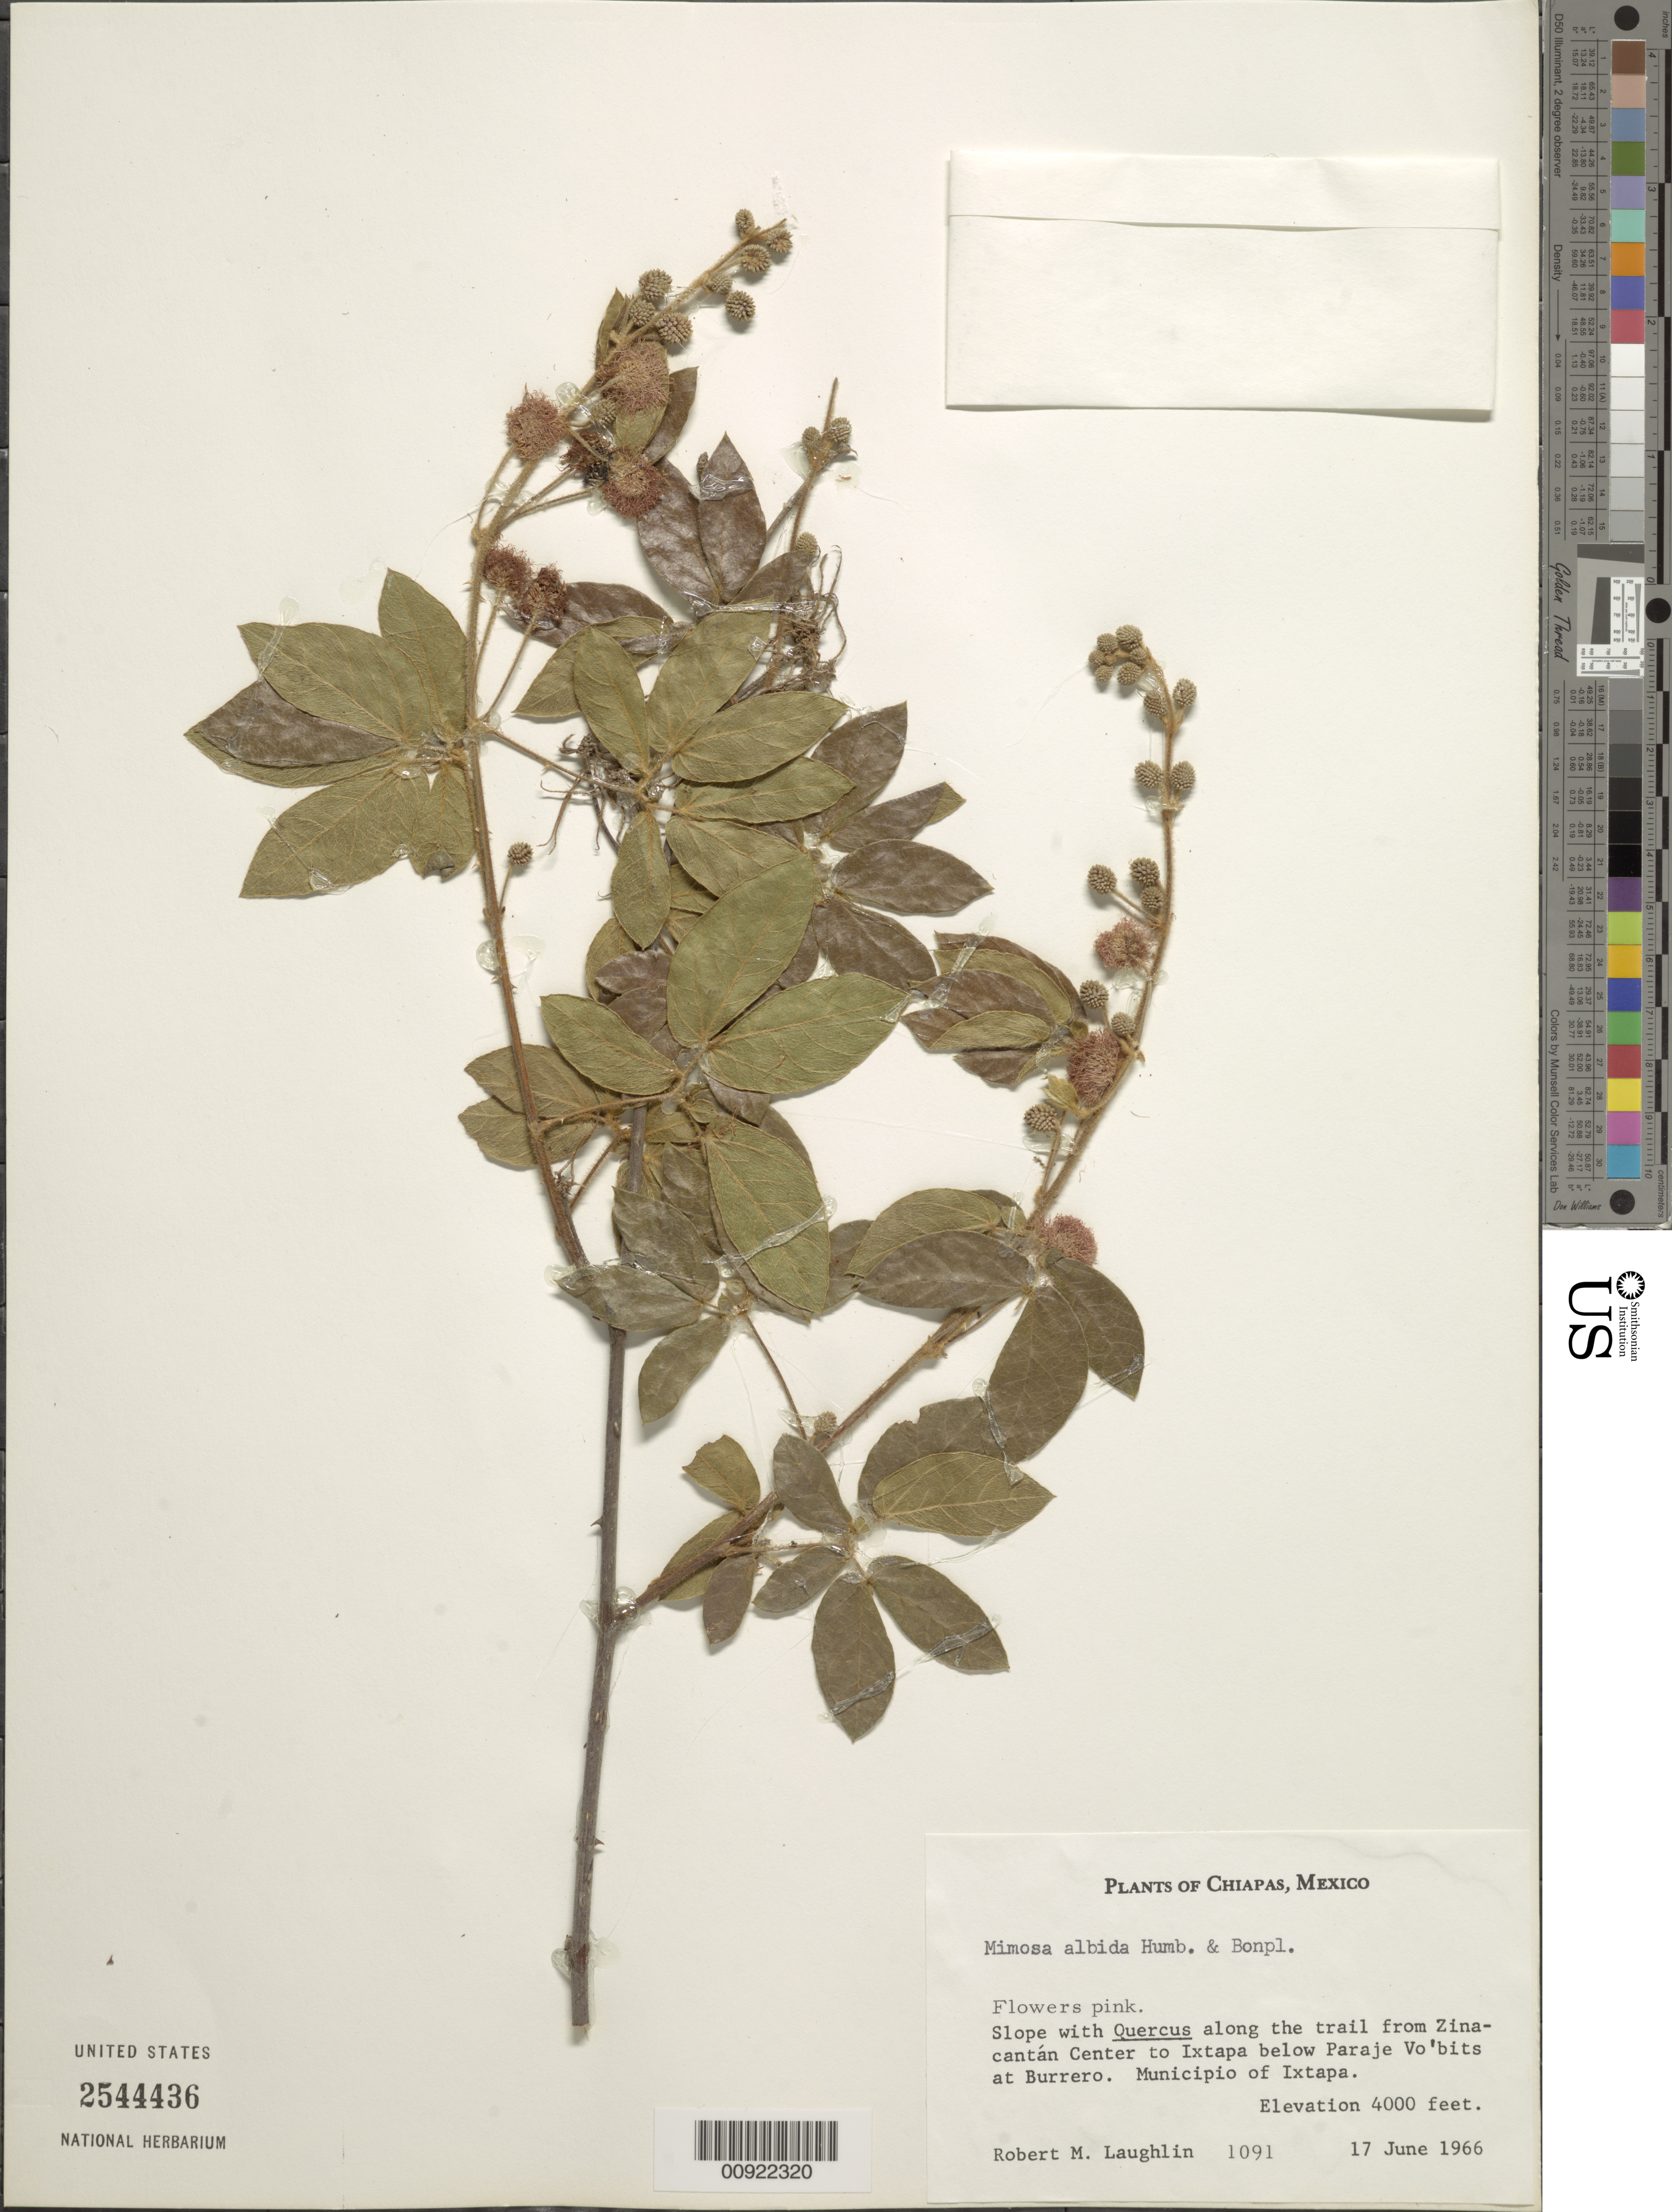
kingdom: Plantae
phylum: Tracheophyta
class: Magnoliopsida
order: Fabales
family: Fabaceae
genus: Mimosa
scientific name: Mimosa albida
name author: Humb. & Bonpl. ex Willd.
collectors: R. M. Laughlin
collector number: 1091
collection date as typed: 17 Jun 1966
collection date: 1966-06-17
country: Mexico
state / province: Chiapas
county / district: Ixtapa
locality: Along trail from Zinacantán Center to Ixtapa below Paraje Vo'bits at Burrero. Municipio of Ixtapa, Chiapas.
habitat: Slope with Quercus along trail.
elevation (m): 1219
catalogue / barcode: US 2544436